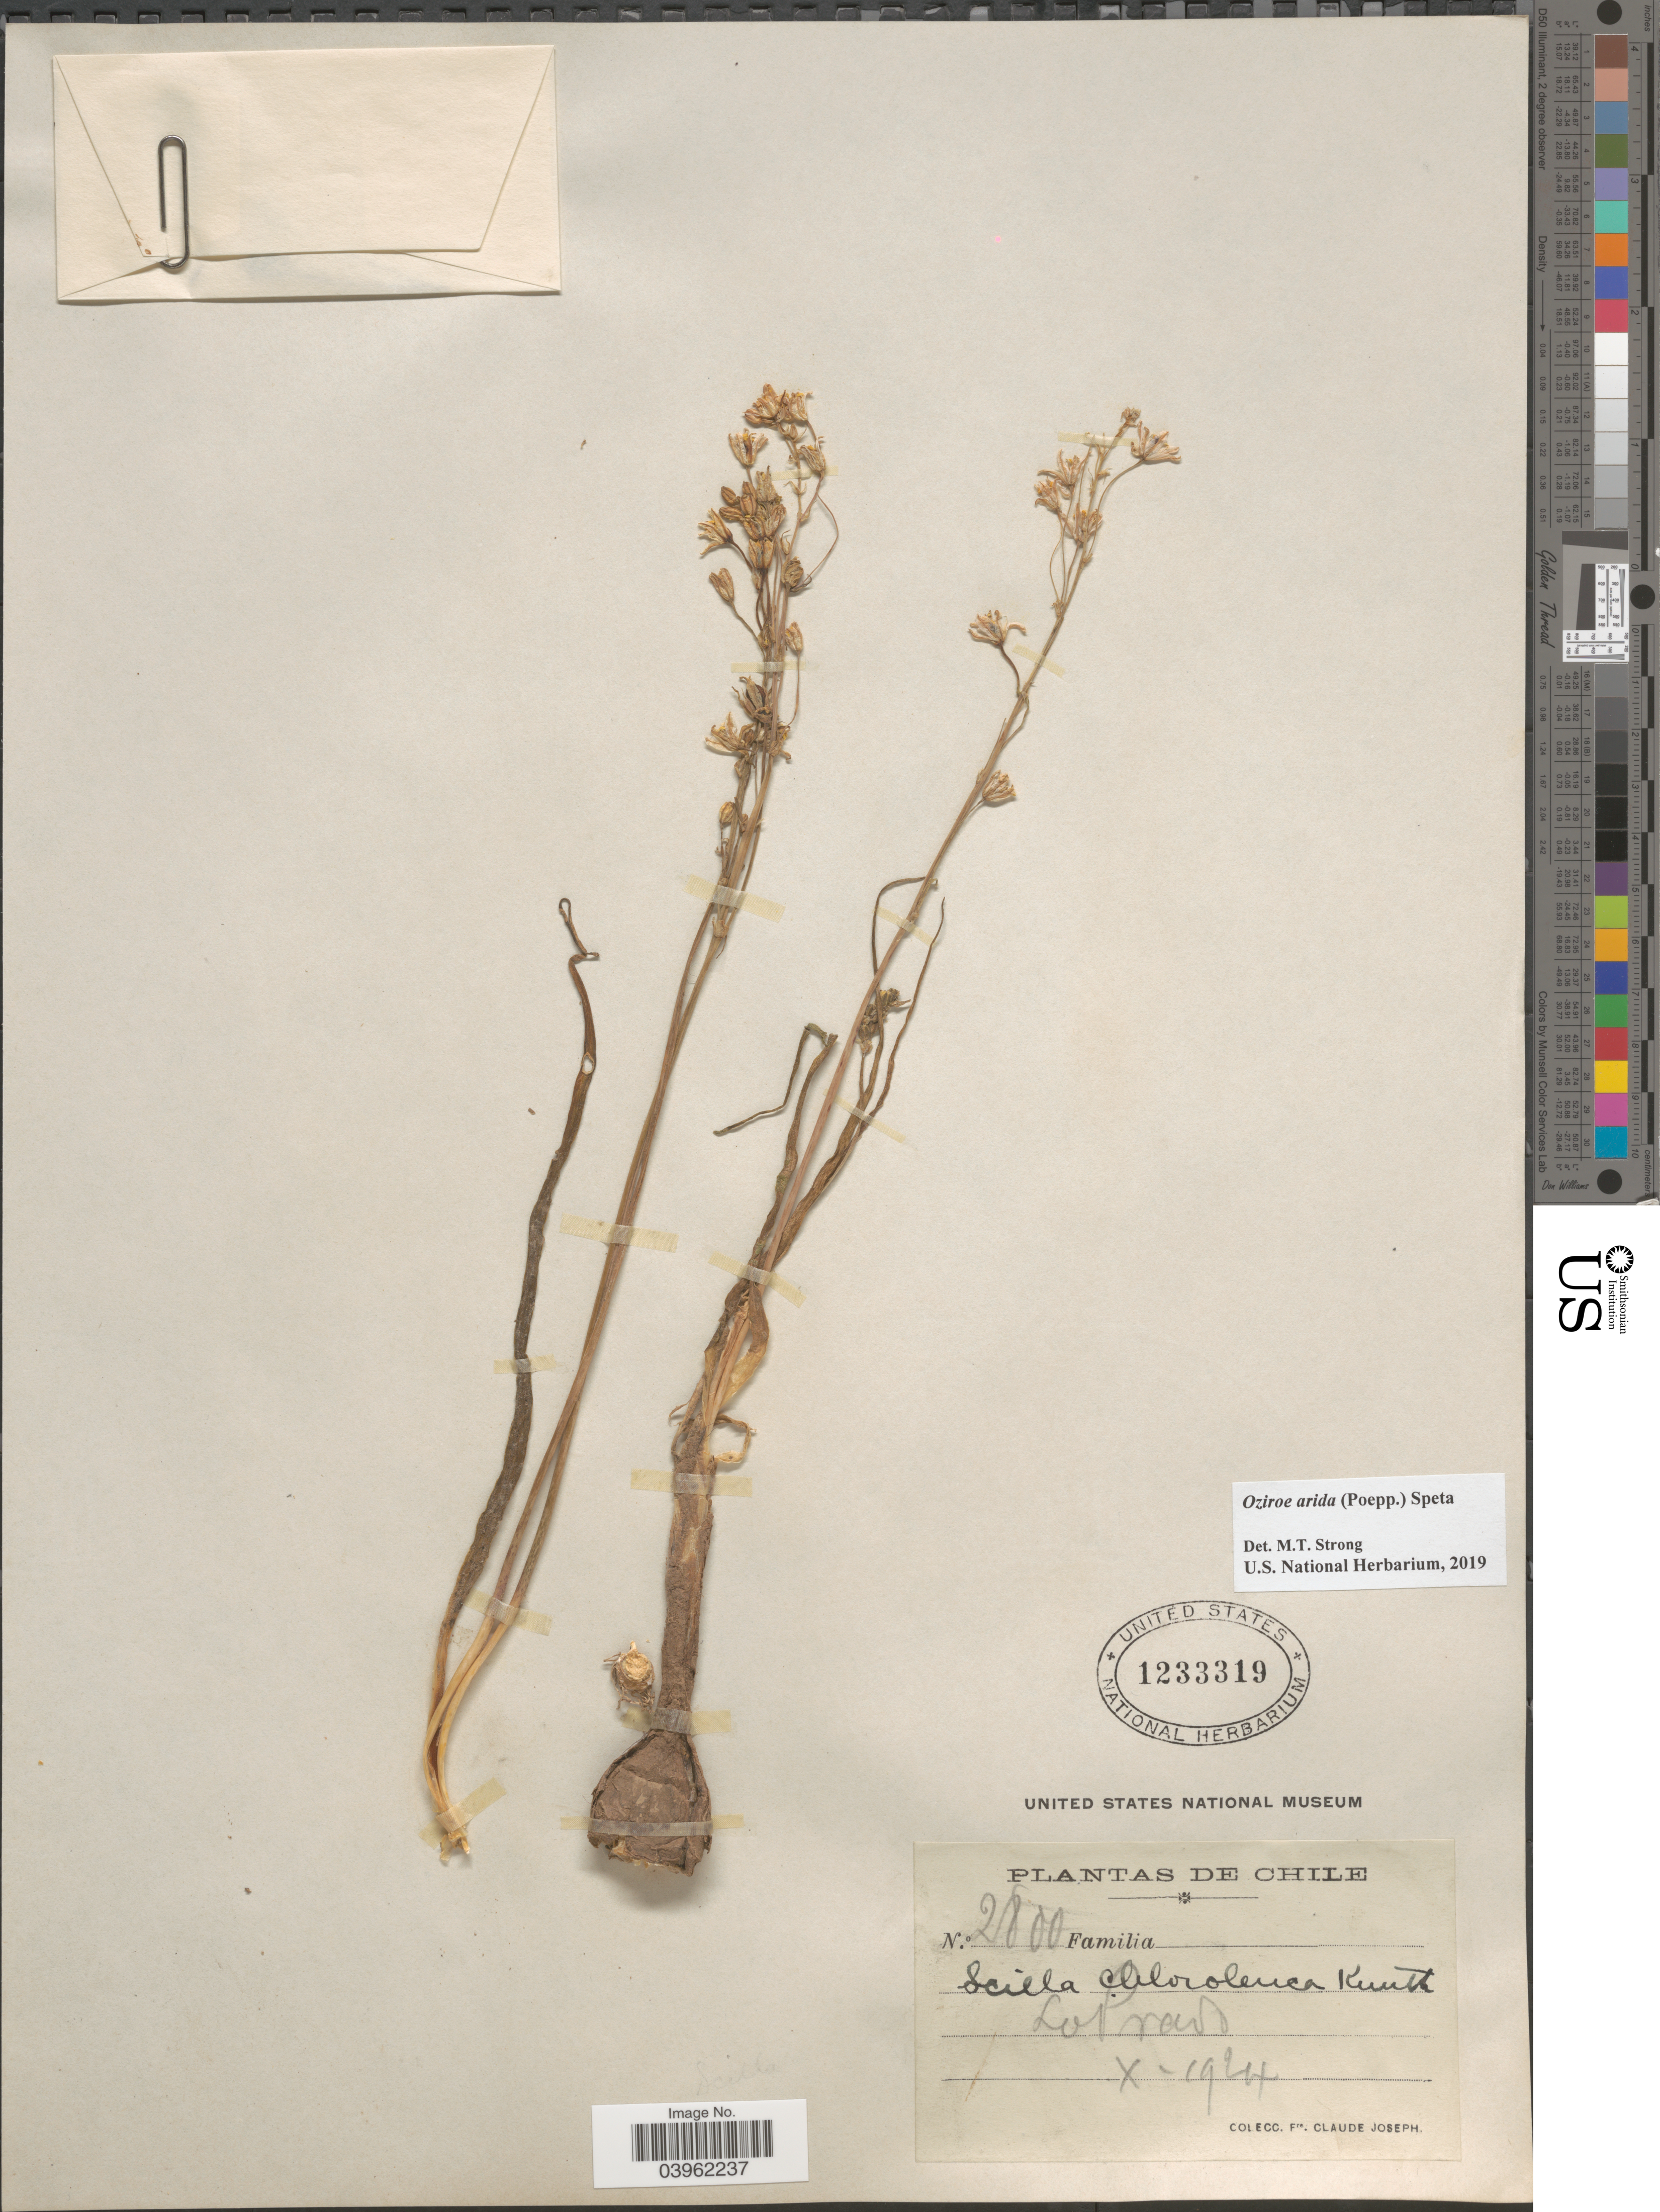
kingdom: Plantae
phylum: Tracheophyta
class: Liliopsida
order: Asparagales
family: Asparagaceae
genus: Oziroe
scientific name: Oziroë arida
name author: (Poepp.) Speta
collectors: Bro. Claude-Joseph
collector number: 2800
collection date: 1924-10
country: Chile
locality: Lo Prado.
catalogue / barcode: US 1233319